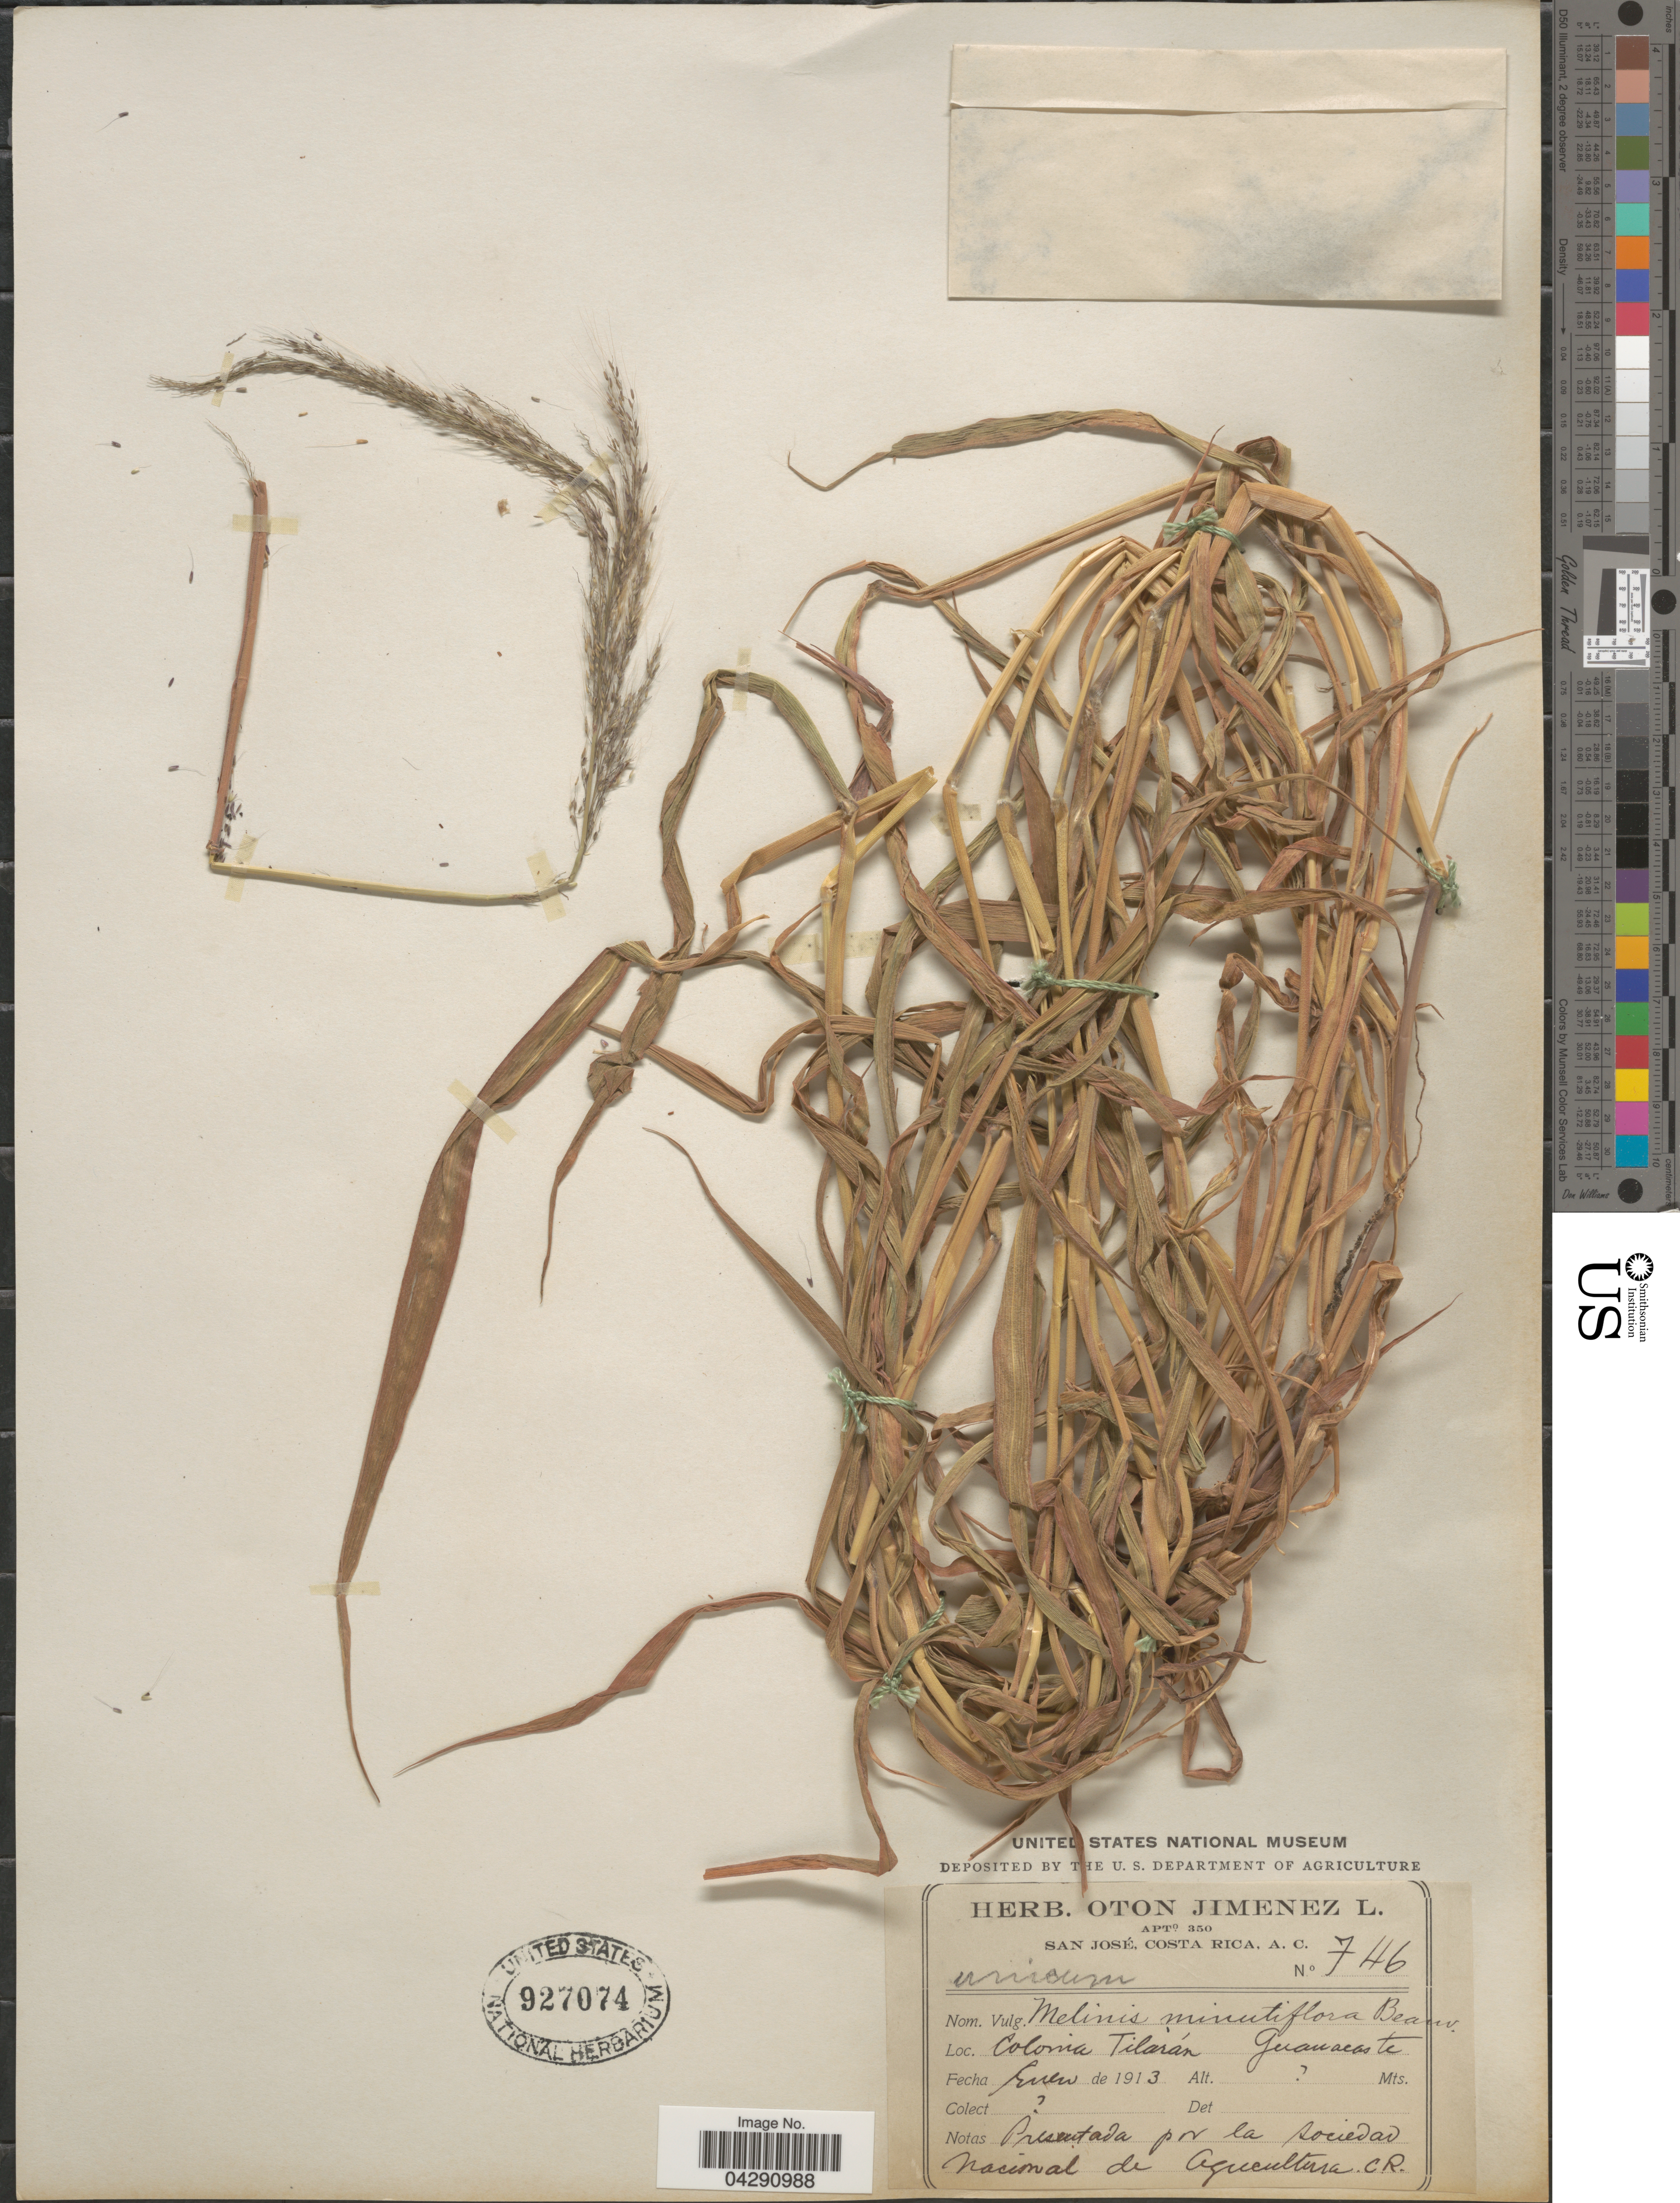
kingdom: Plantae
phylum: Tracheophyta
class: Liliopsida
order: Poales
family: Poaceae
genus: Melinis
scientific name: Melinis minutiflora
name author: P. Beauv.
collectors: ex herb. O. Jimenez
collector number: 746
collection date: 1913-01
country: Costa Rica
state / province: Guanacaste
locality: Colonia Tilarán.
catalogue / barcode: US 927074